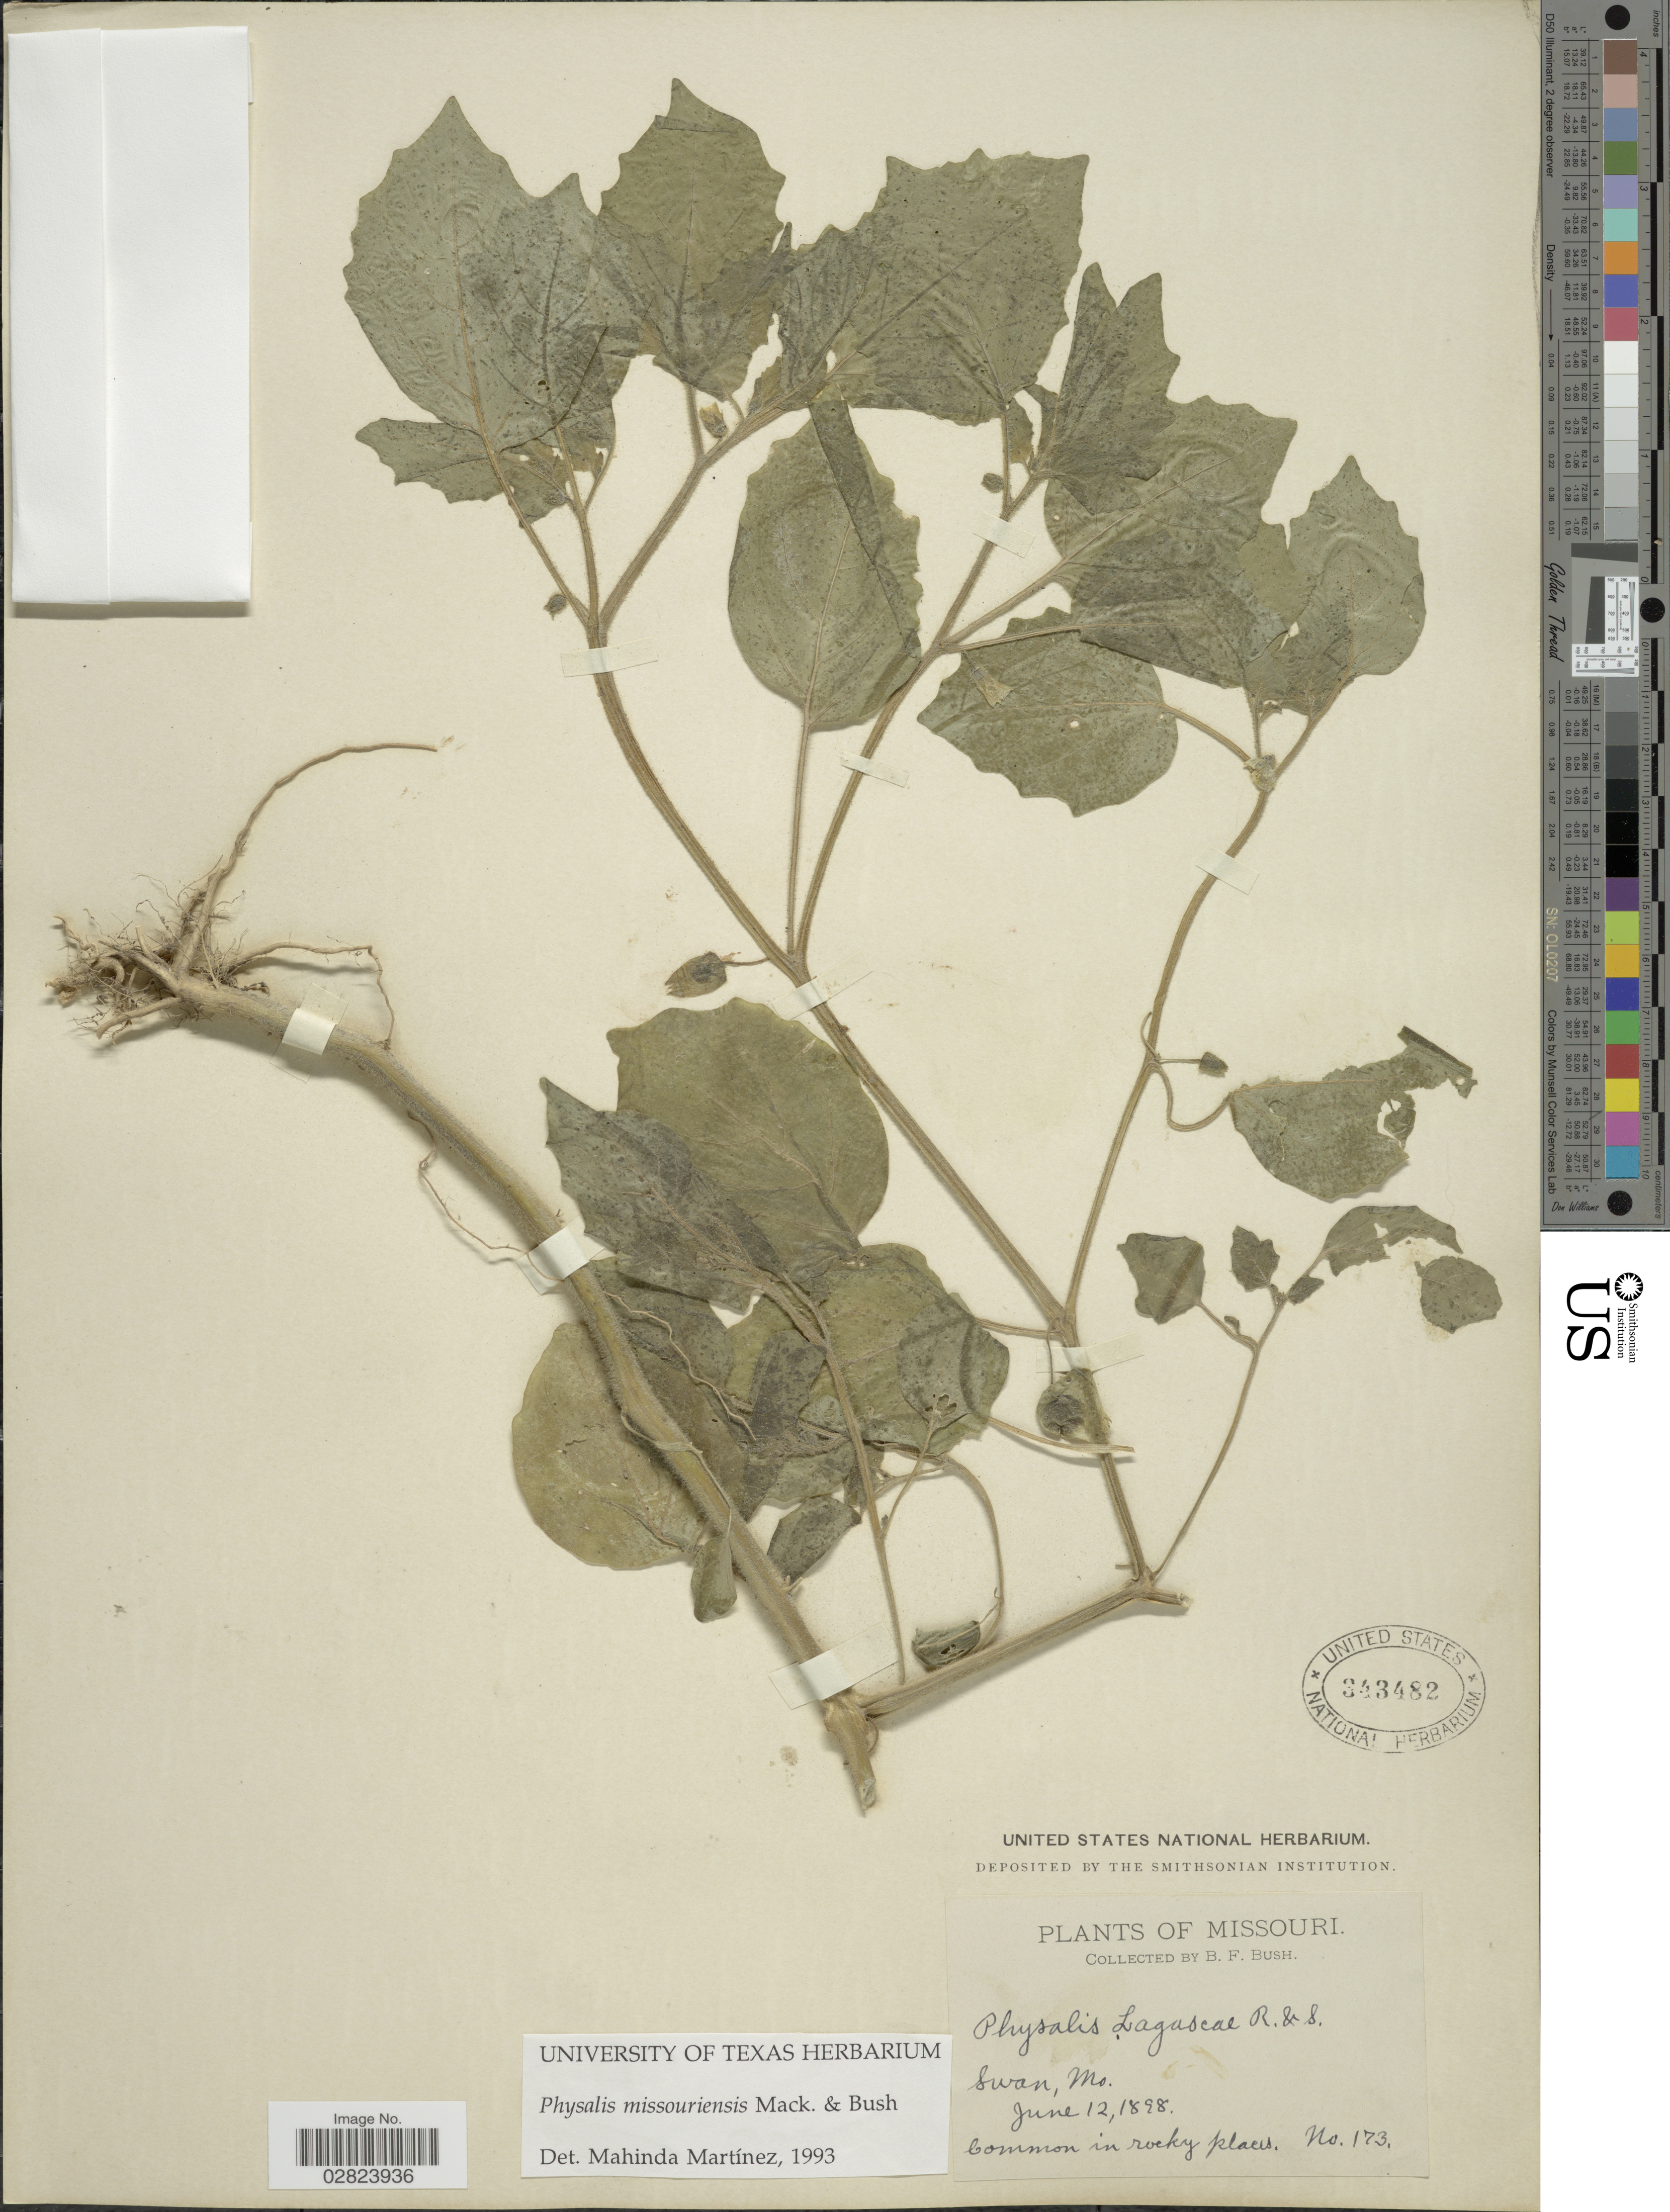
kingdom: Plantae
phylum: Tracheophyta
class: Magnoliopsida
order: Solanales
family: Solanaceae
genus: Physalis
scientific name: Physalis missouriensis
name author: Mack. & Bush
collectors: B. F. Bush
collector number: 173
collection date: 1898-06-12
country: United States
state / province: Missouri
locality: Swan.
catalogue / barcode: US 343482